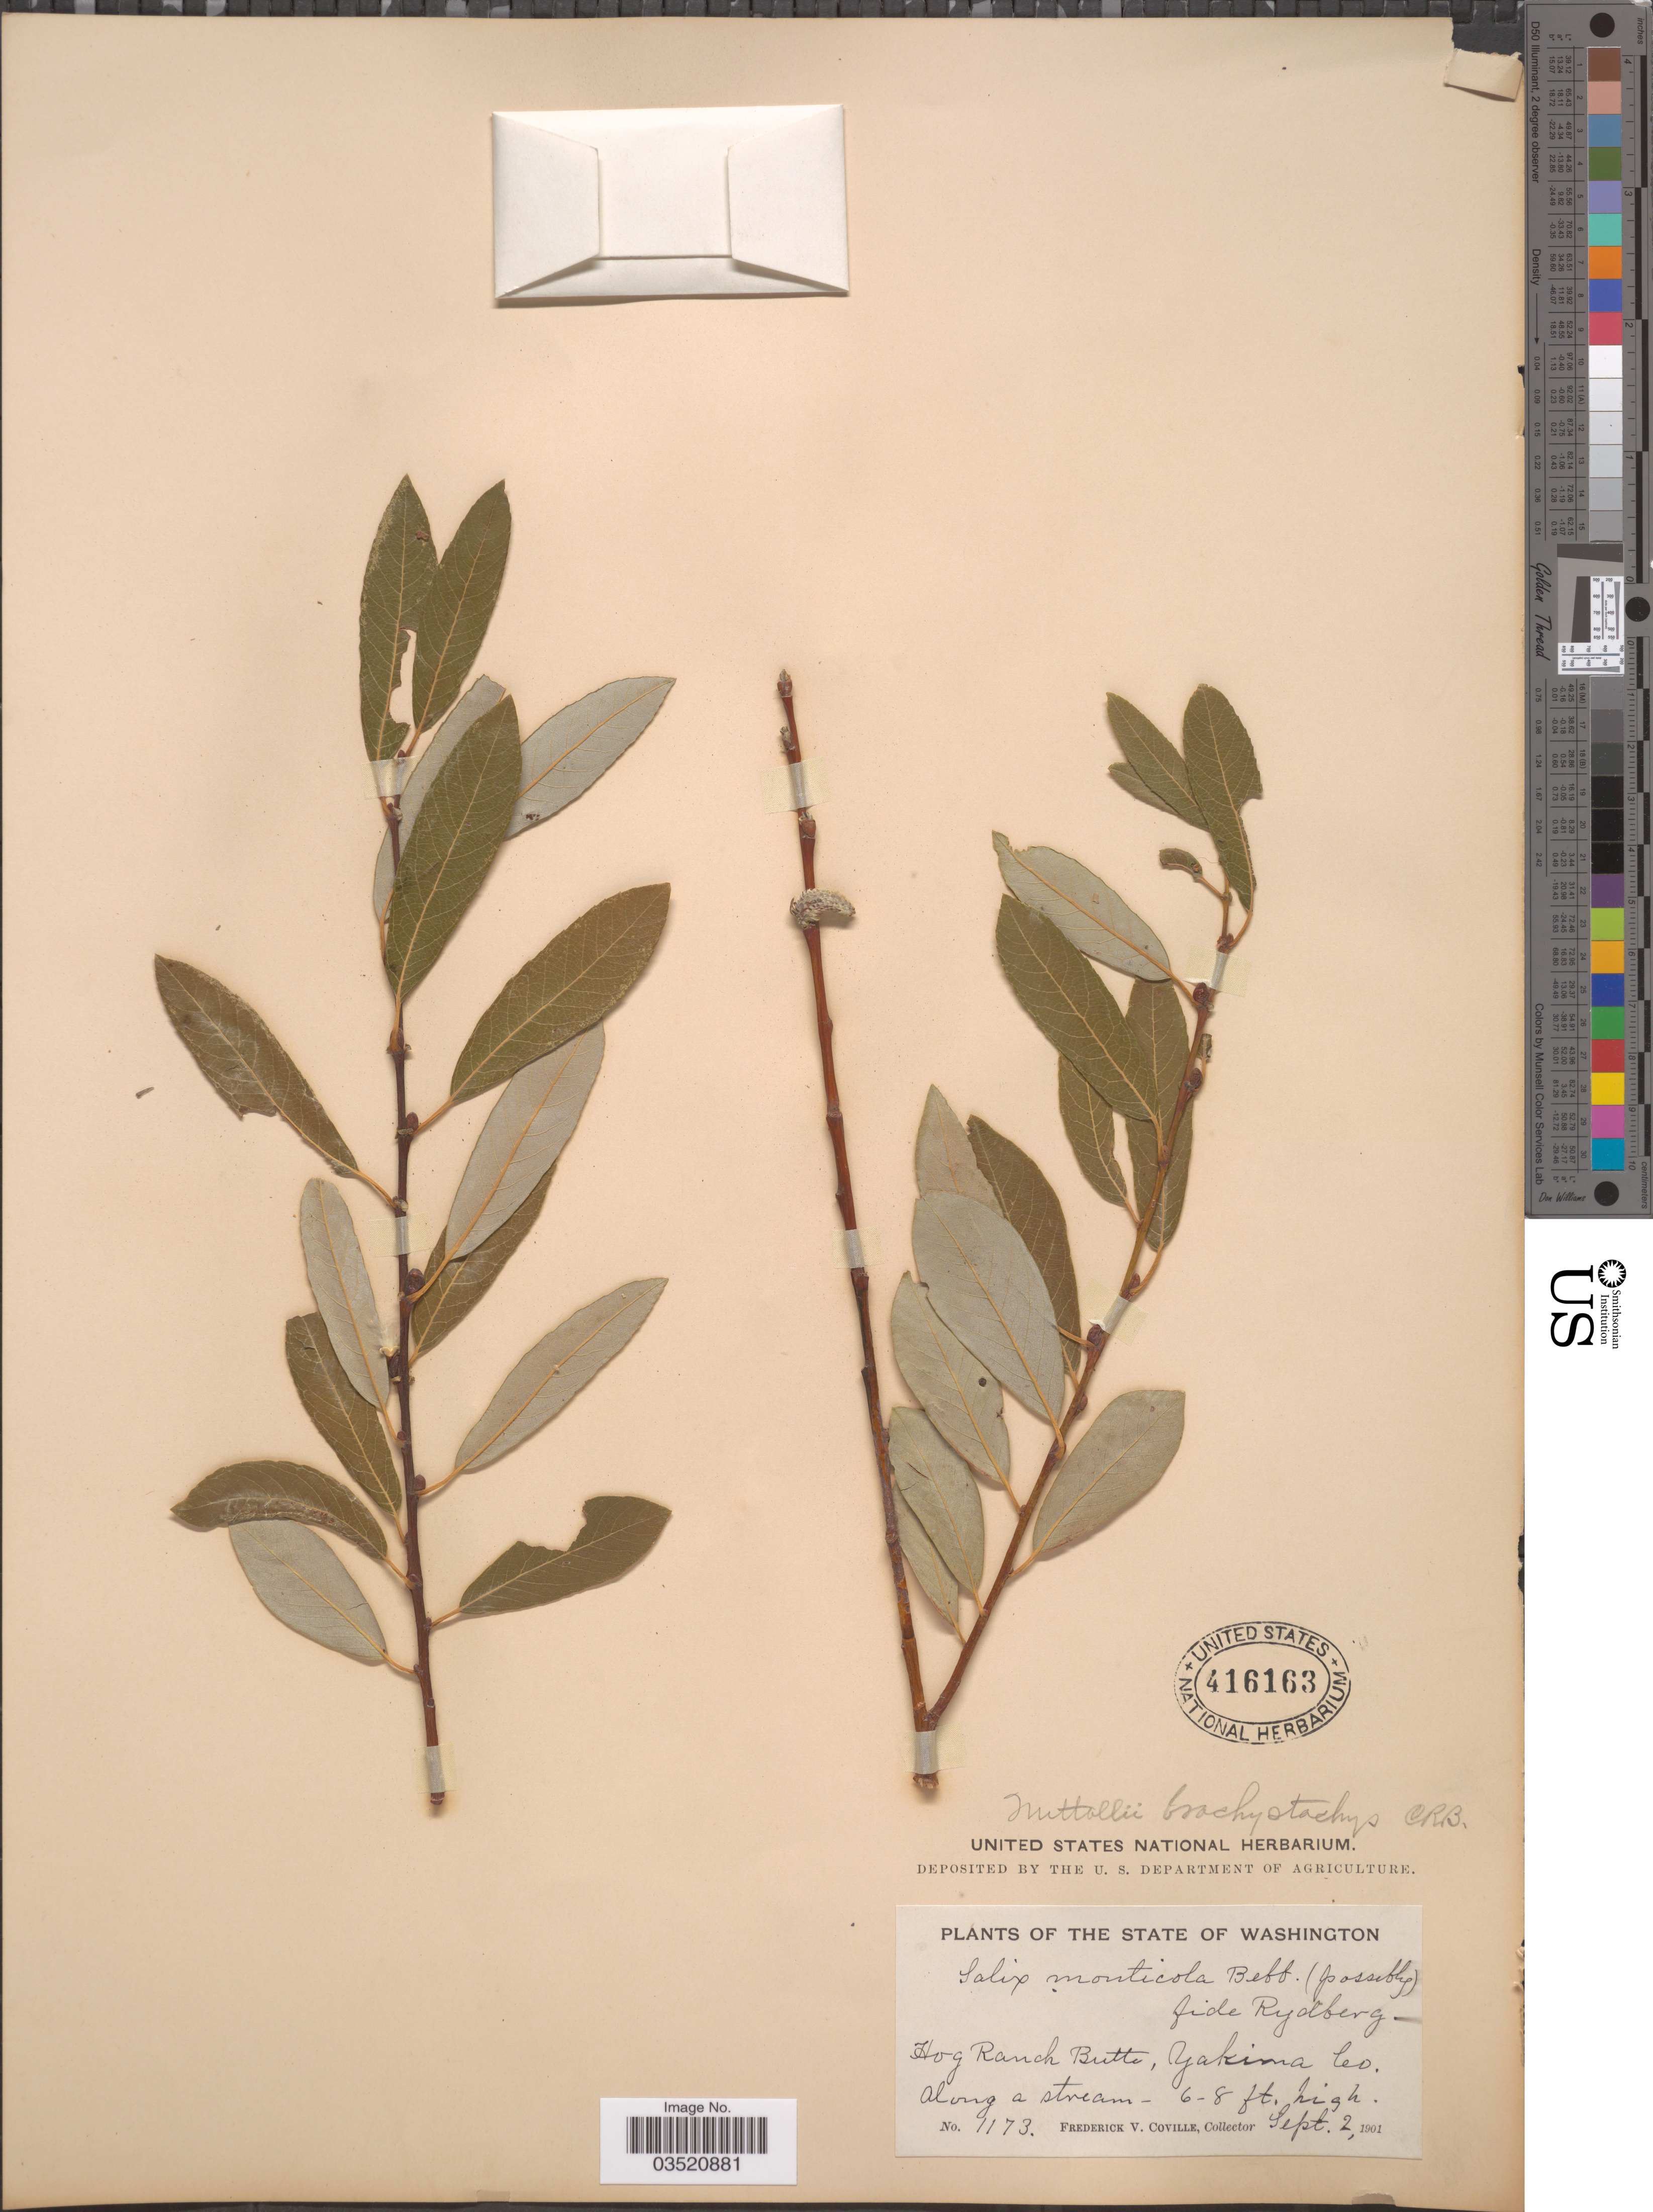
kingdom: Plantae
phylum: Tracheophyta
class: Magnoliopsida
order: Malpighiales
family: Salicaceae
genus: Salix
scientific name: Salix scouleriana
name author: Barratt ex Hook.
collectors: F. V. Coville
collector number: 1173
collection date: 1901-09-02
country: United States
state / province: Washington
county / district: Yakima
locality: Hog Ranch Butte, Yakima Co.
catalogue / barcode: US 416163